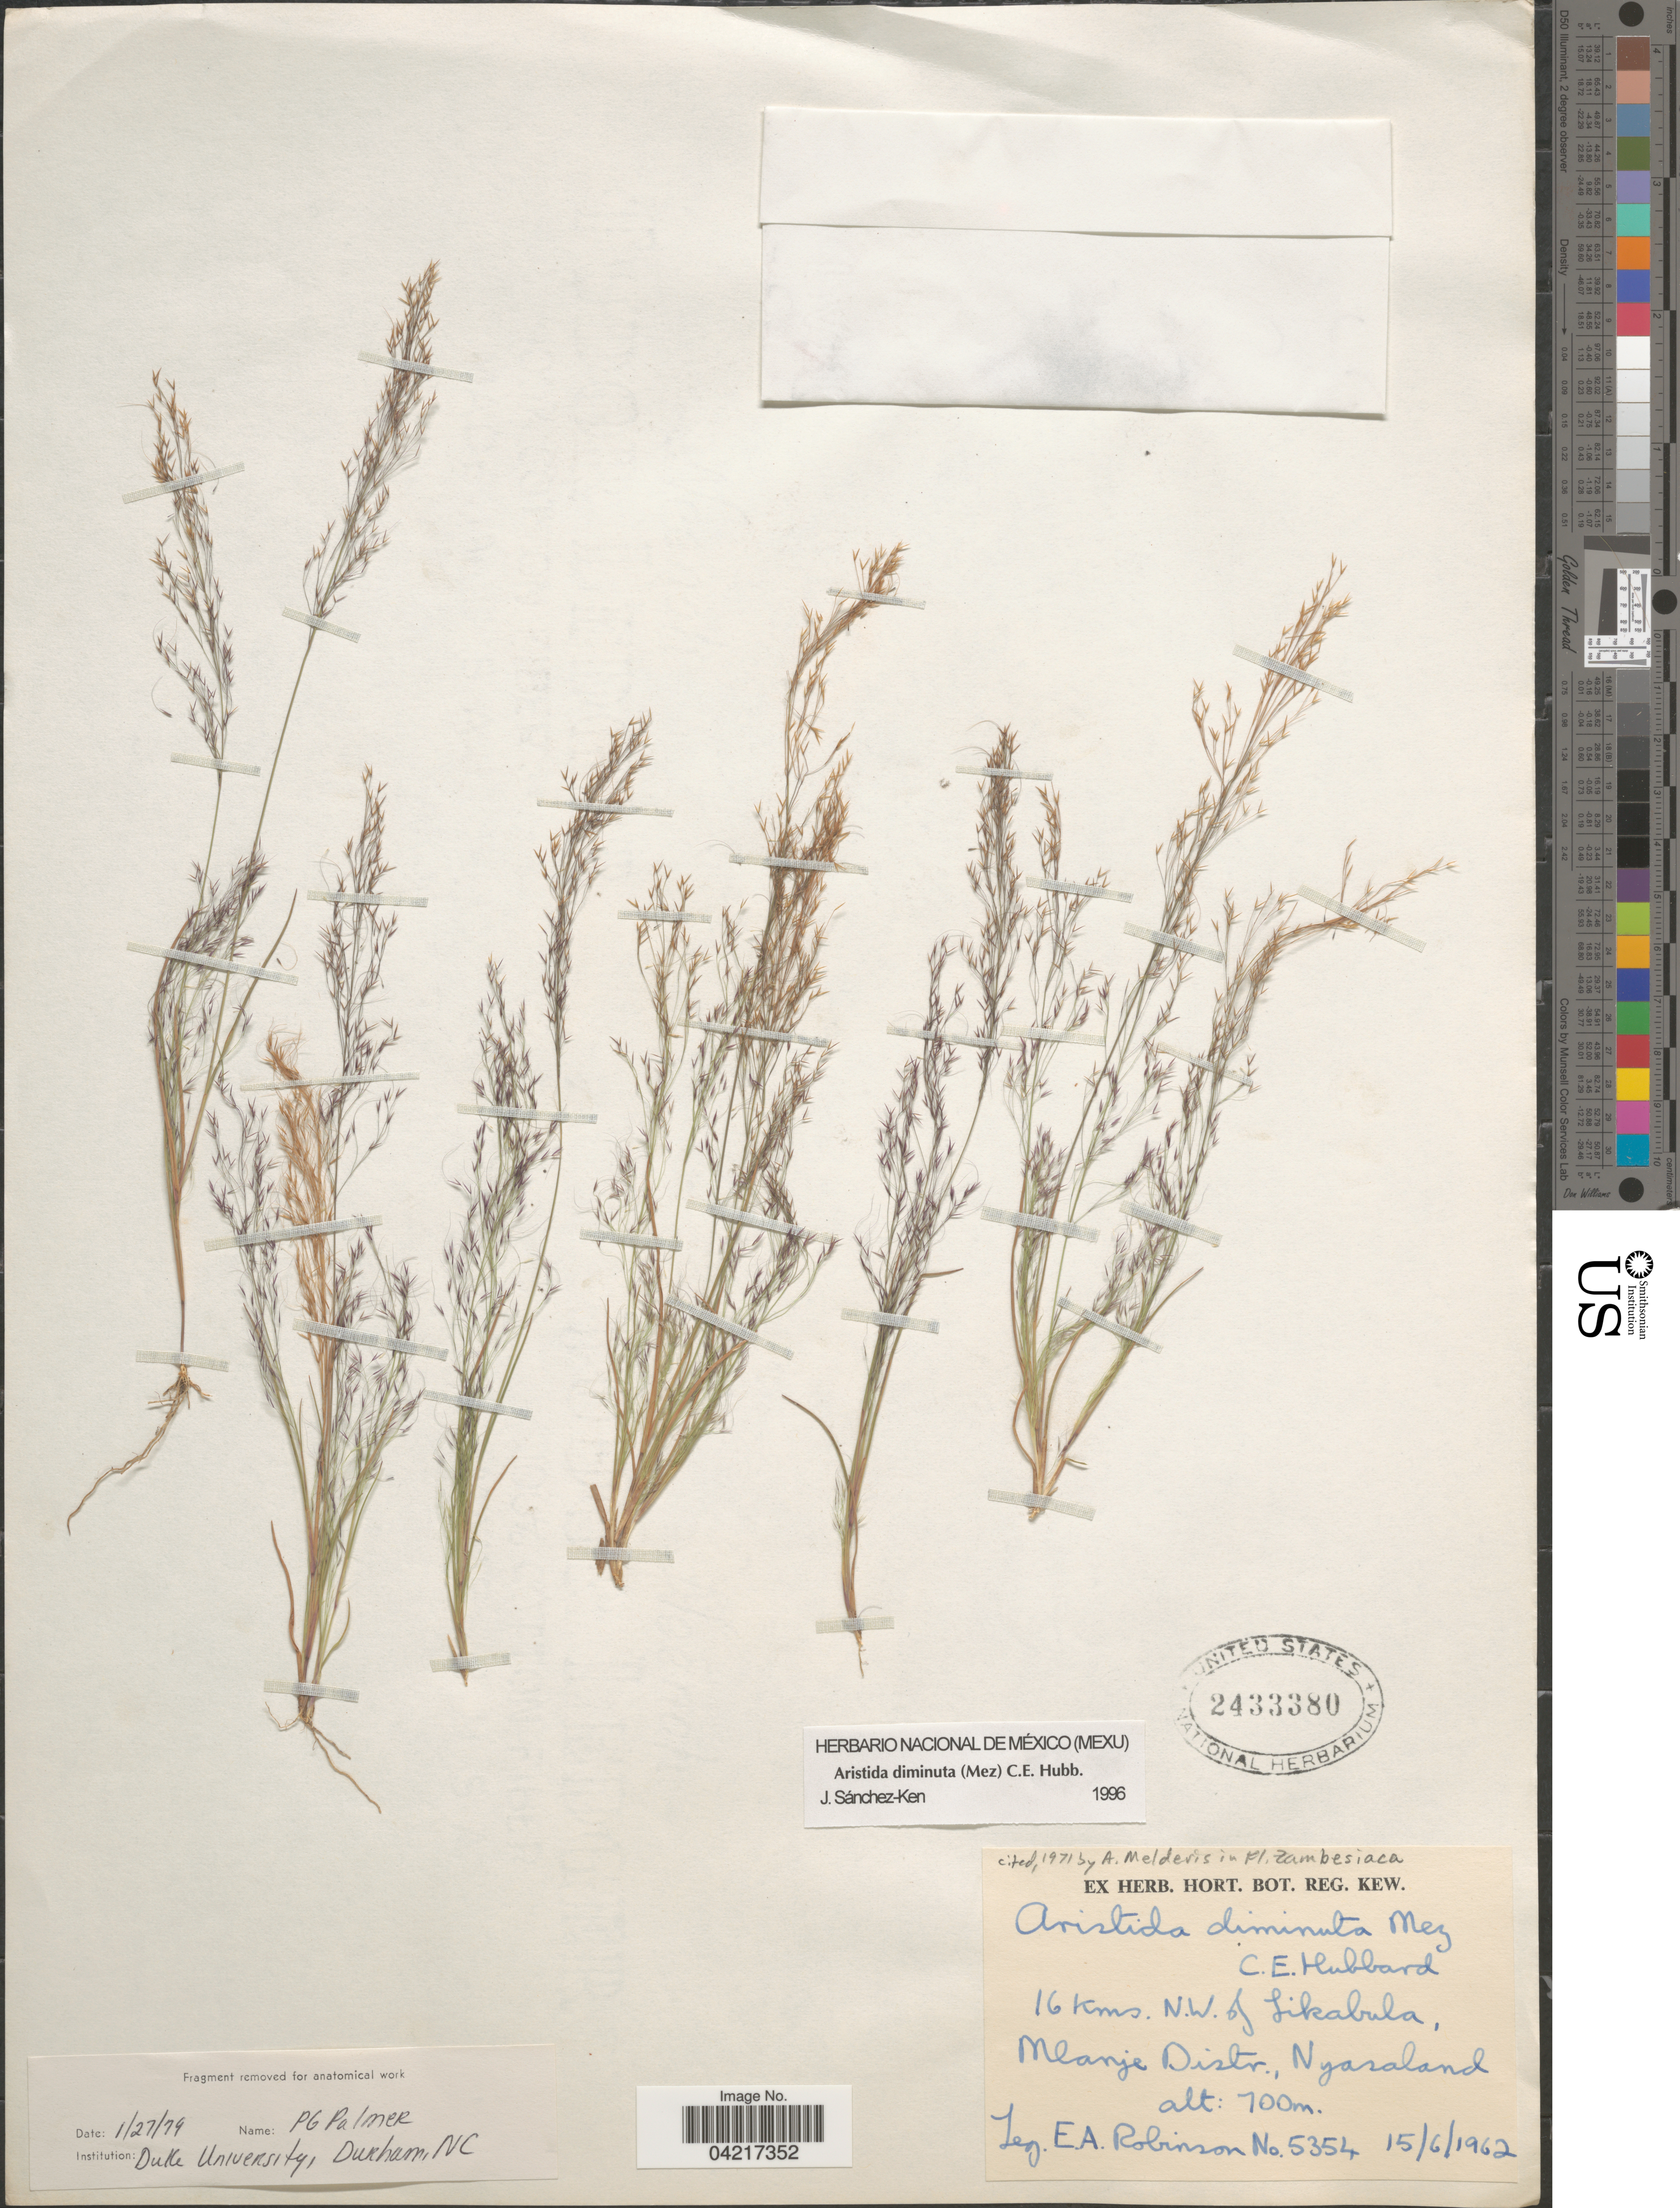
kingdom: Plantae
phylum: Tracheophyta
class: Liliopsida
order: Poales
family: Poaceae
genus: Aristida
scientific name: Aristida diminuta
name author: (Mez) C. E. Hubb.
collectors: E. A. Robinson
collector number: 5354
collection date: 1962-06-15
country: Malawi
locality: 16 Kms. N.W. of Sikabula, Mlanje Distr., Nyasaland.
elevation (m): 700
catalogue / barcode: US 2433380